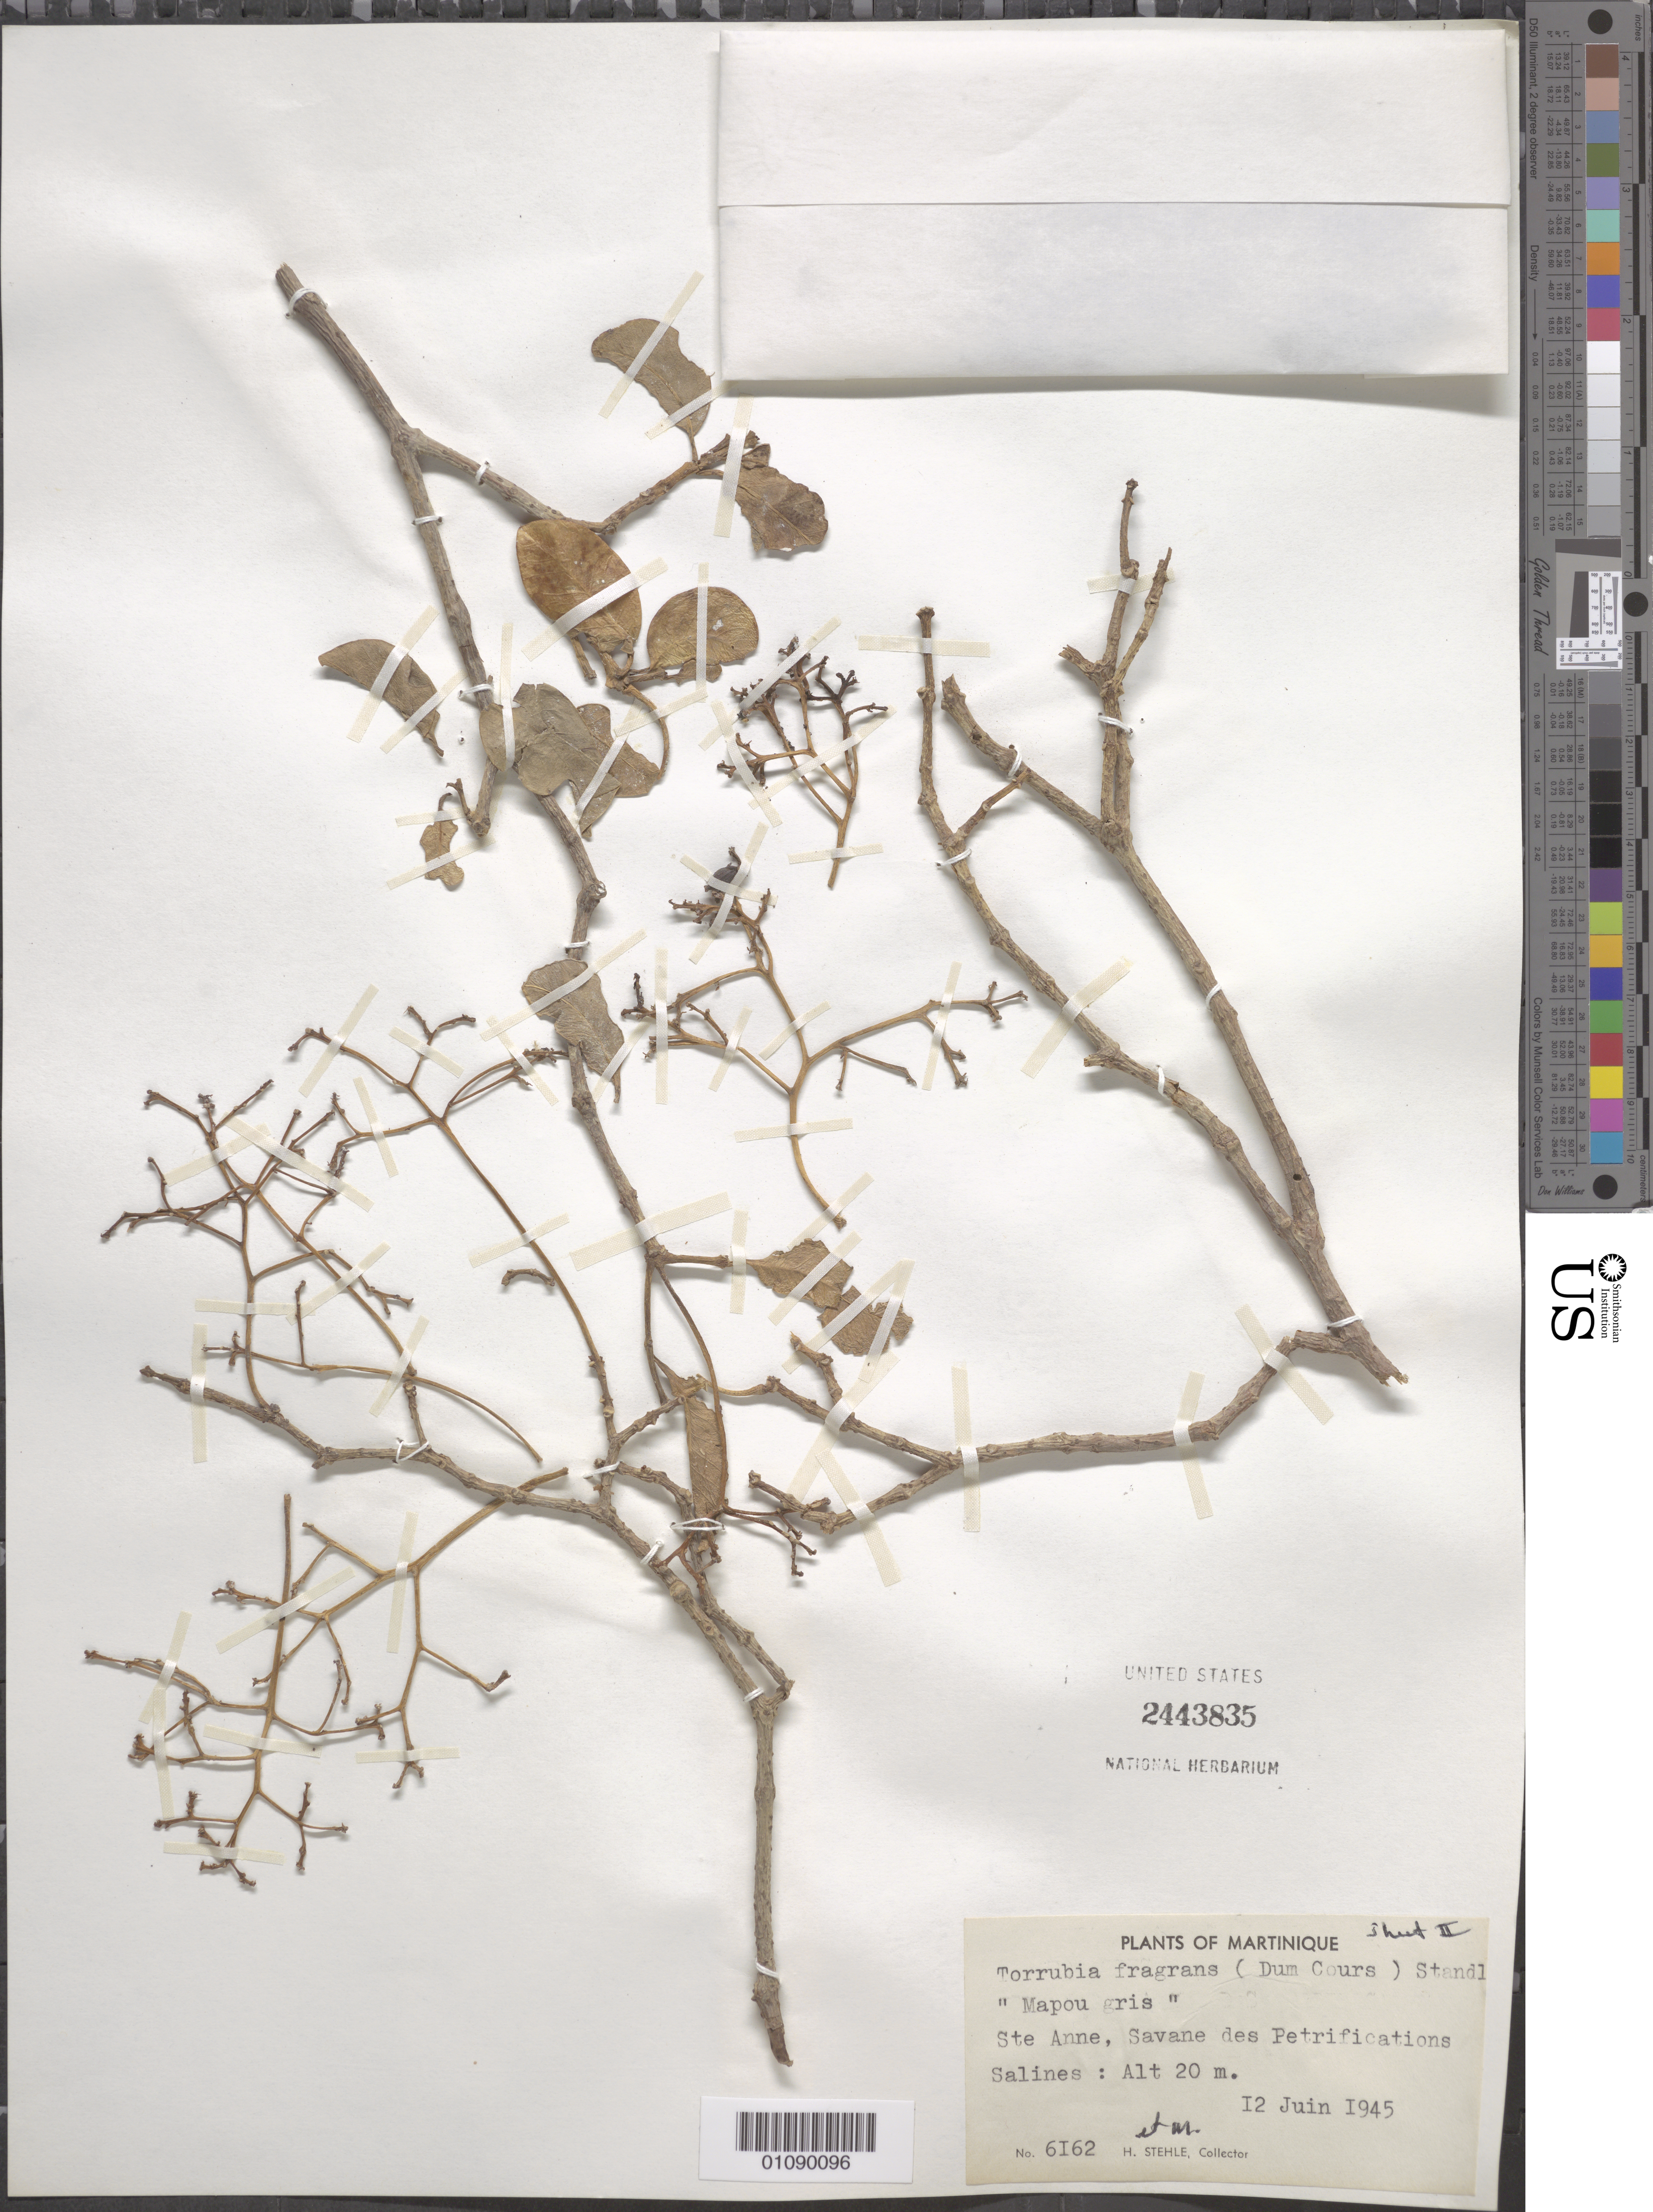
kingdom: Plantae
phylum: Tracheophyta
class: Magnoliopsida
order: Caryophyllales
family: Nyctaginaceae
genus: Guapira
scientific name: Guapira fragrans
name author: (Dum. Cours.) Little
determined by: Strong, Mark T., (BOT), Smithsonian Institution - National Museum of Natural History (UNITED STATES)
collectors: H. Stehlé & M. Stehlé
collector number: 6162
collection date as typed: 12 Jun 1945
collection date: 1945-06-12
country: Martinique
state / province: Le Marin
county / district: Sainte-Anne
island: Martinique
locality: Ste Anne, Savane des Petrifications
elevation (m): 20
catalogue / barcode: US 2443835